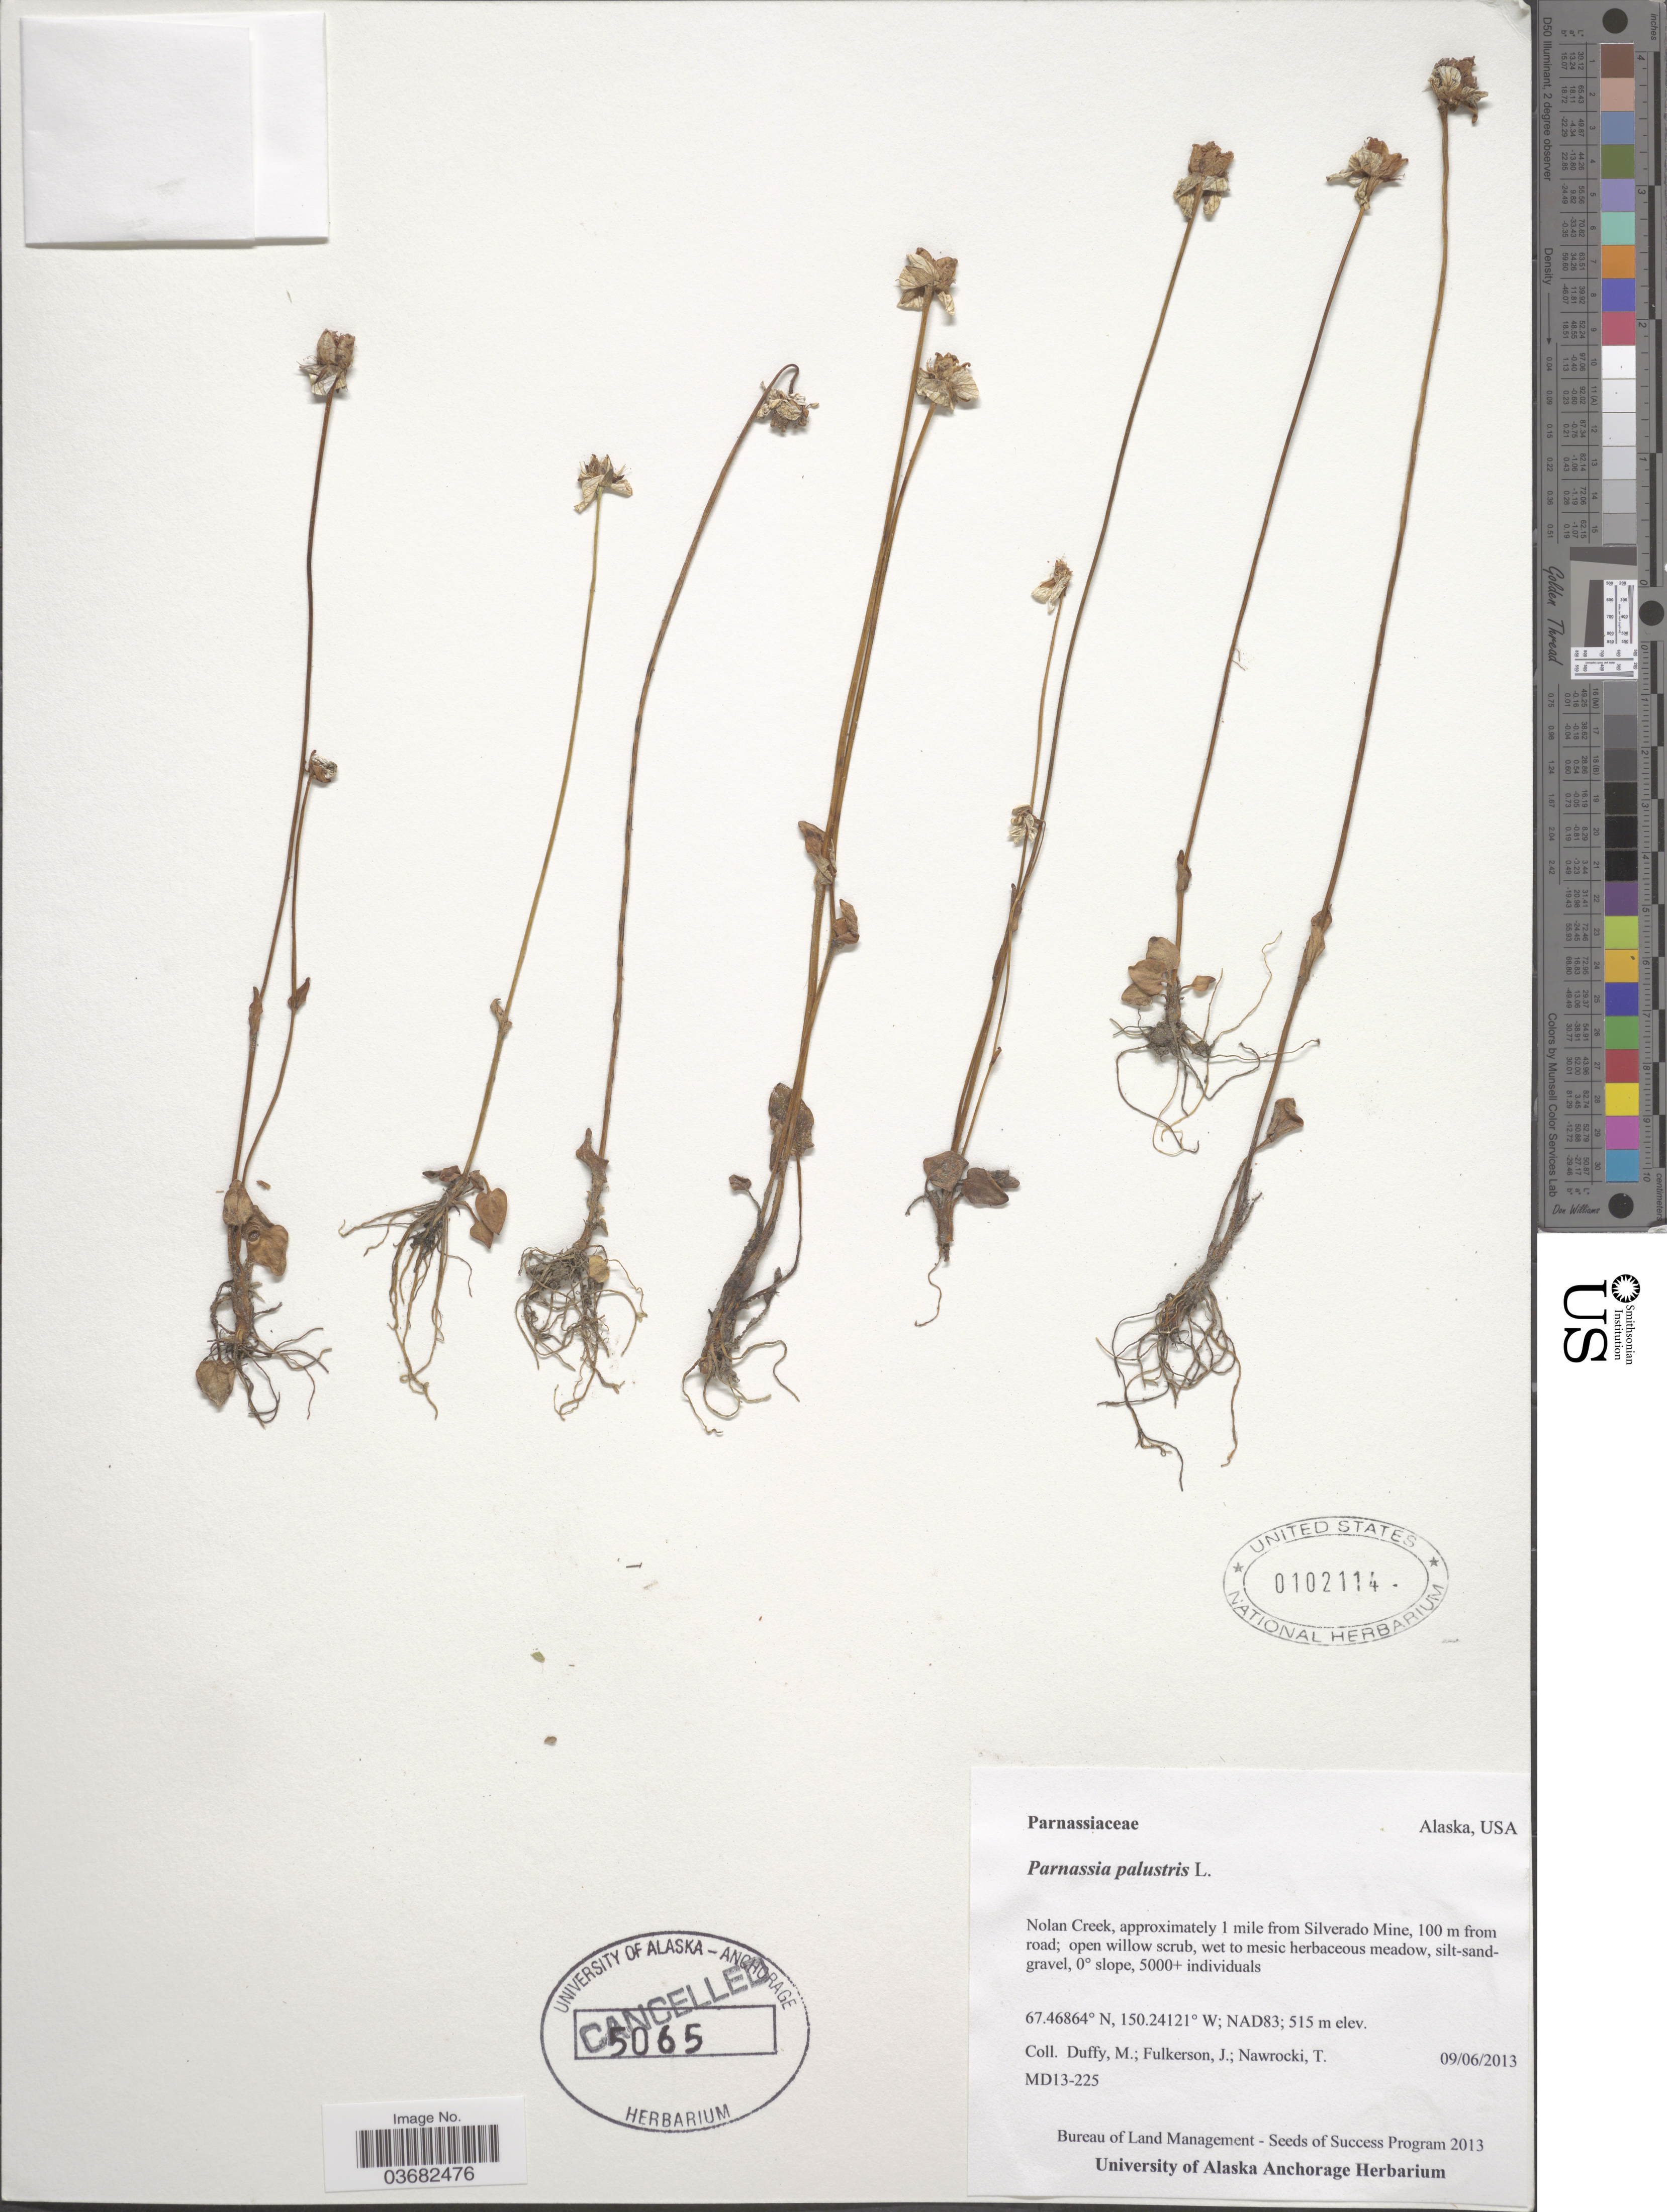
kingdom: Plantae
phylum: Tracheophyta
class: Magnoliopsida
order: Celastrales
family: Parnassiaceae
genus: Parnassia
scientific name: Parnassia palustris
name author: L.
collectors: M. Duffy, J. Fulkerson & T. Nawrocki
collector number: MD13-225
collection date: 2013-09-06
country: United States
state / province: Alaska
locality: Nolan Creek, approximately 1 mile from Silverado Mine, 100 m from road; open willow scrub, 0° slope, 5000+ individuals. NAD83.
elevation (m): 515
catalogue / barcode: US 102114